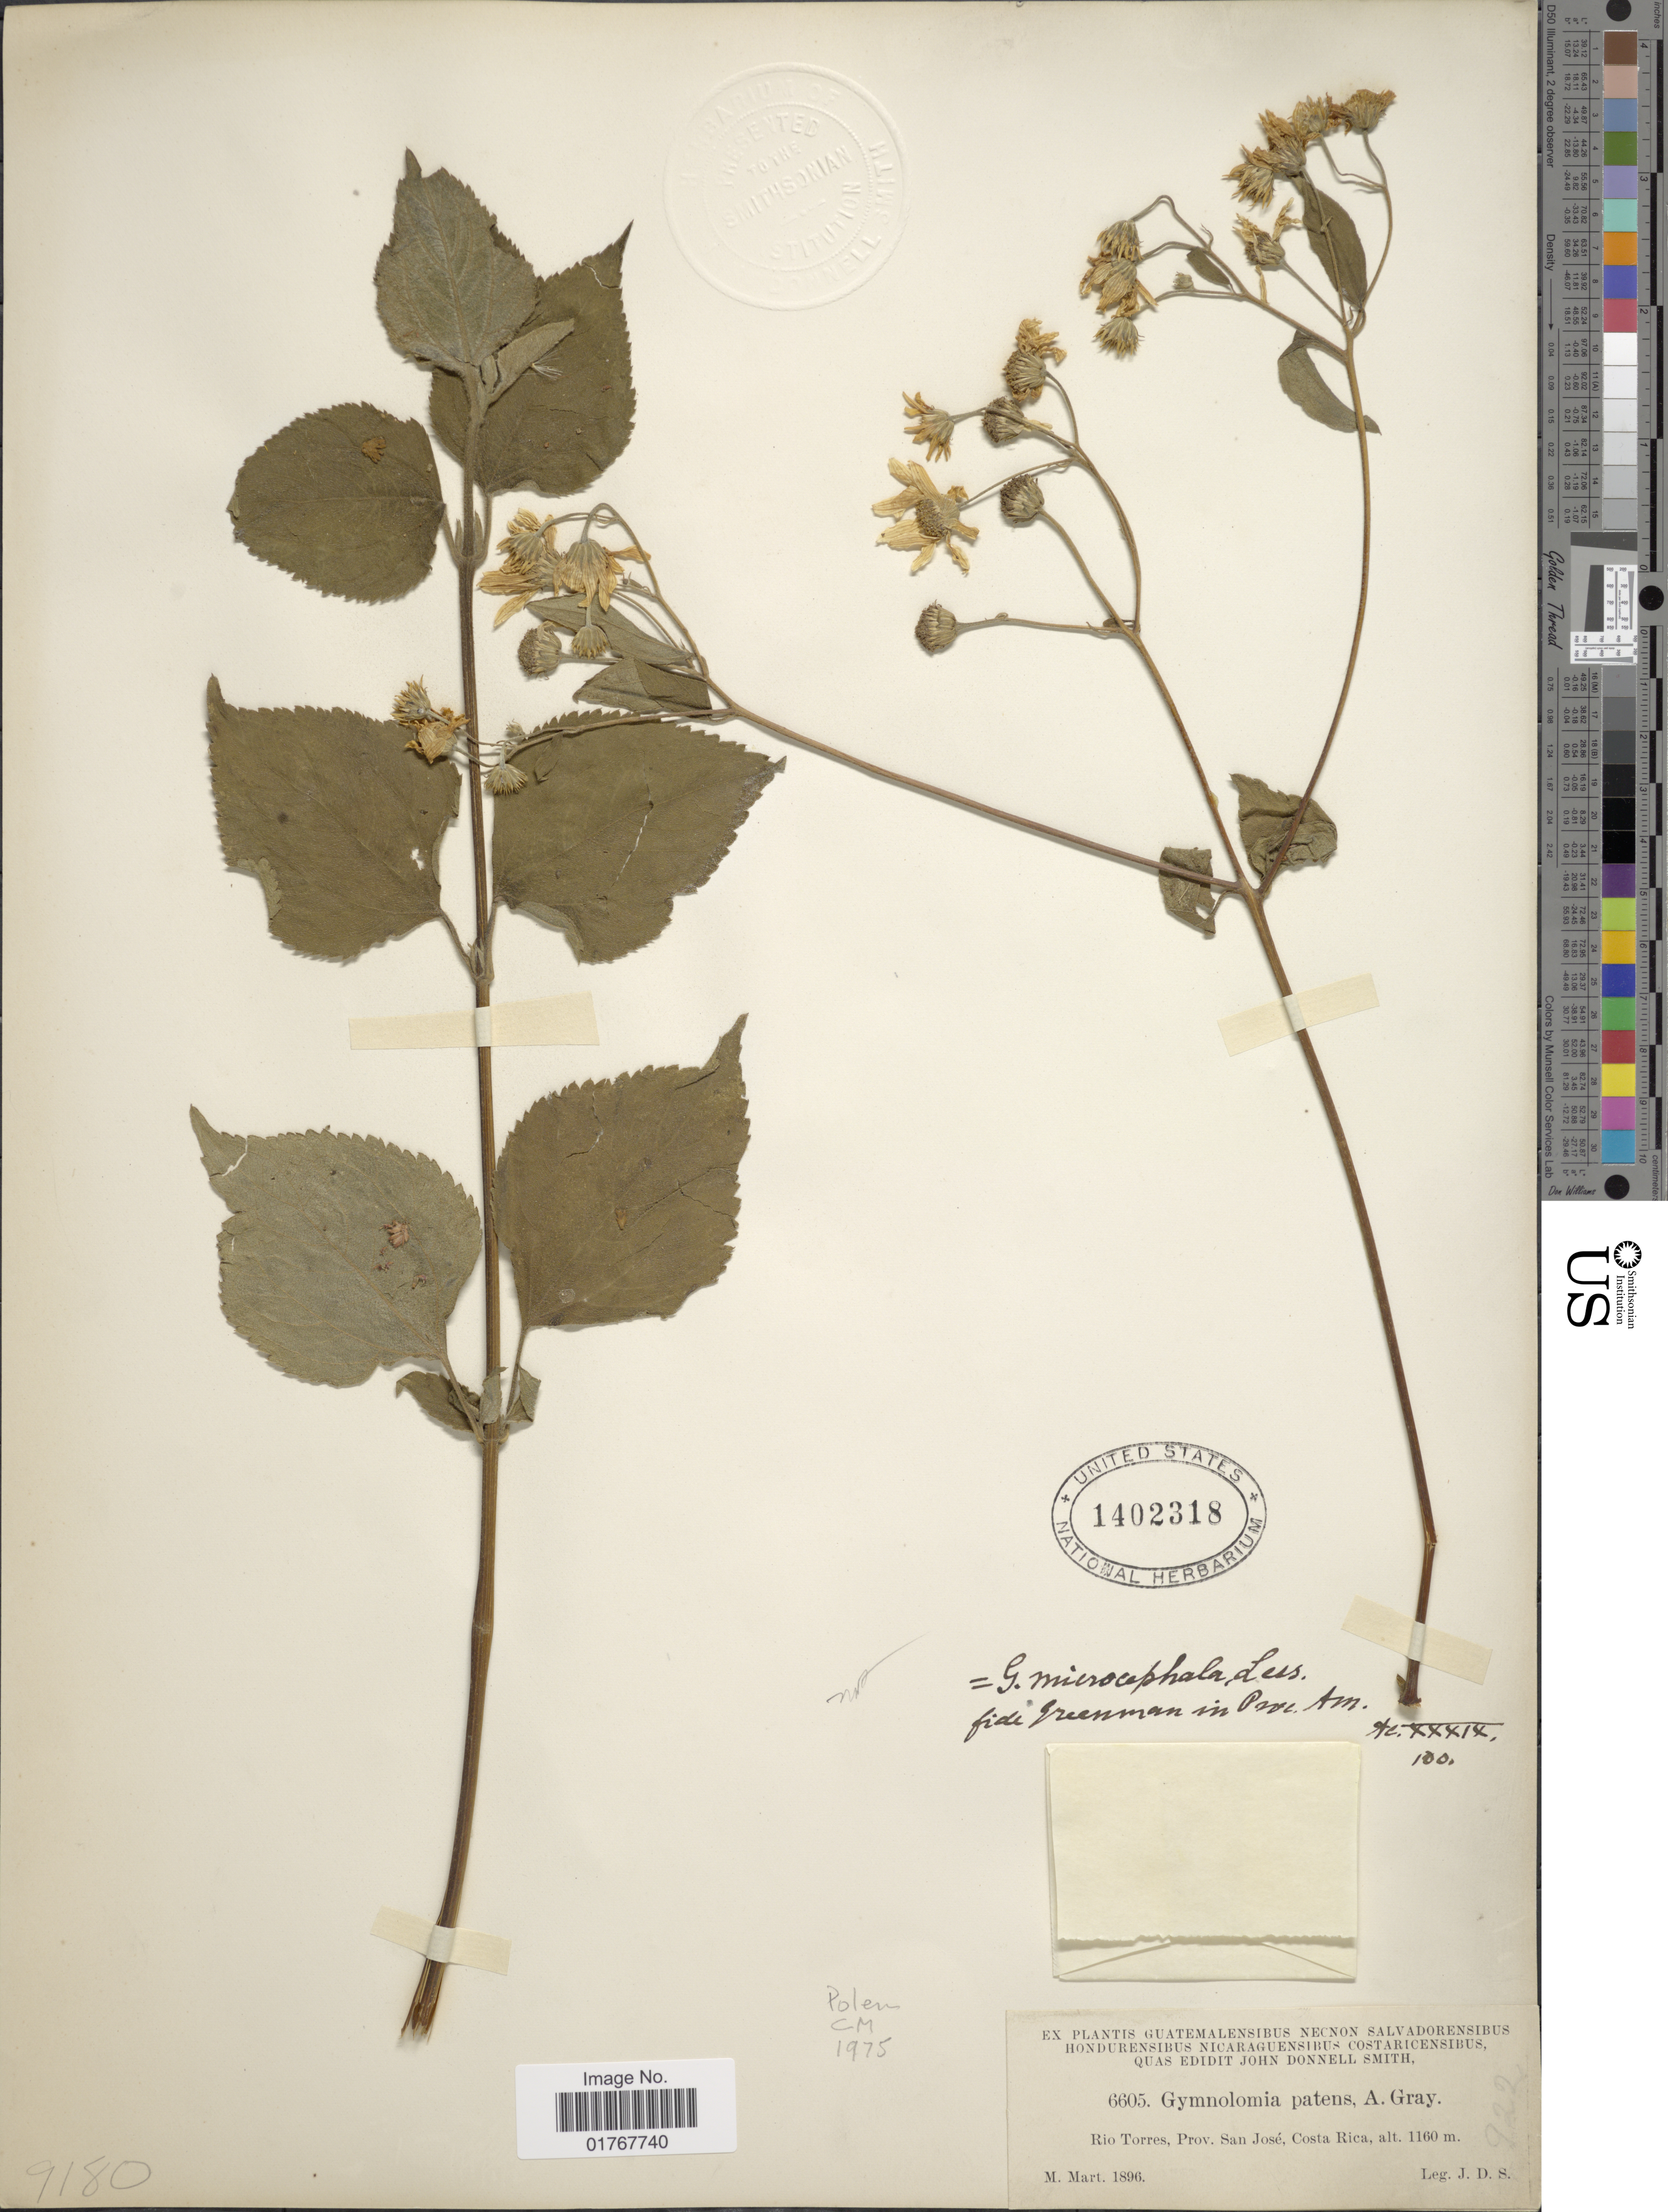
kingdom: Plantae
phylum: Tracheophyta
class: Magnoliopsida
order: Asterales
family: Asteraceae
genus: Viguiera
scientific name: Viguiera cordata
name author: (Hook. & Arn.) D'Arcy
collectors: J. Donnell Smith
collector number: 6605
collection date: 1896-03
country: Costa Rica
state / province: San José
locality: Rio Torres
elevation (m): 1160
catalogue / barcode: US 1402318